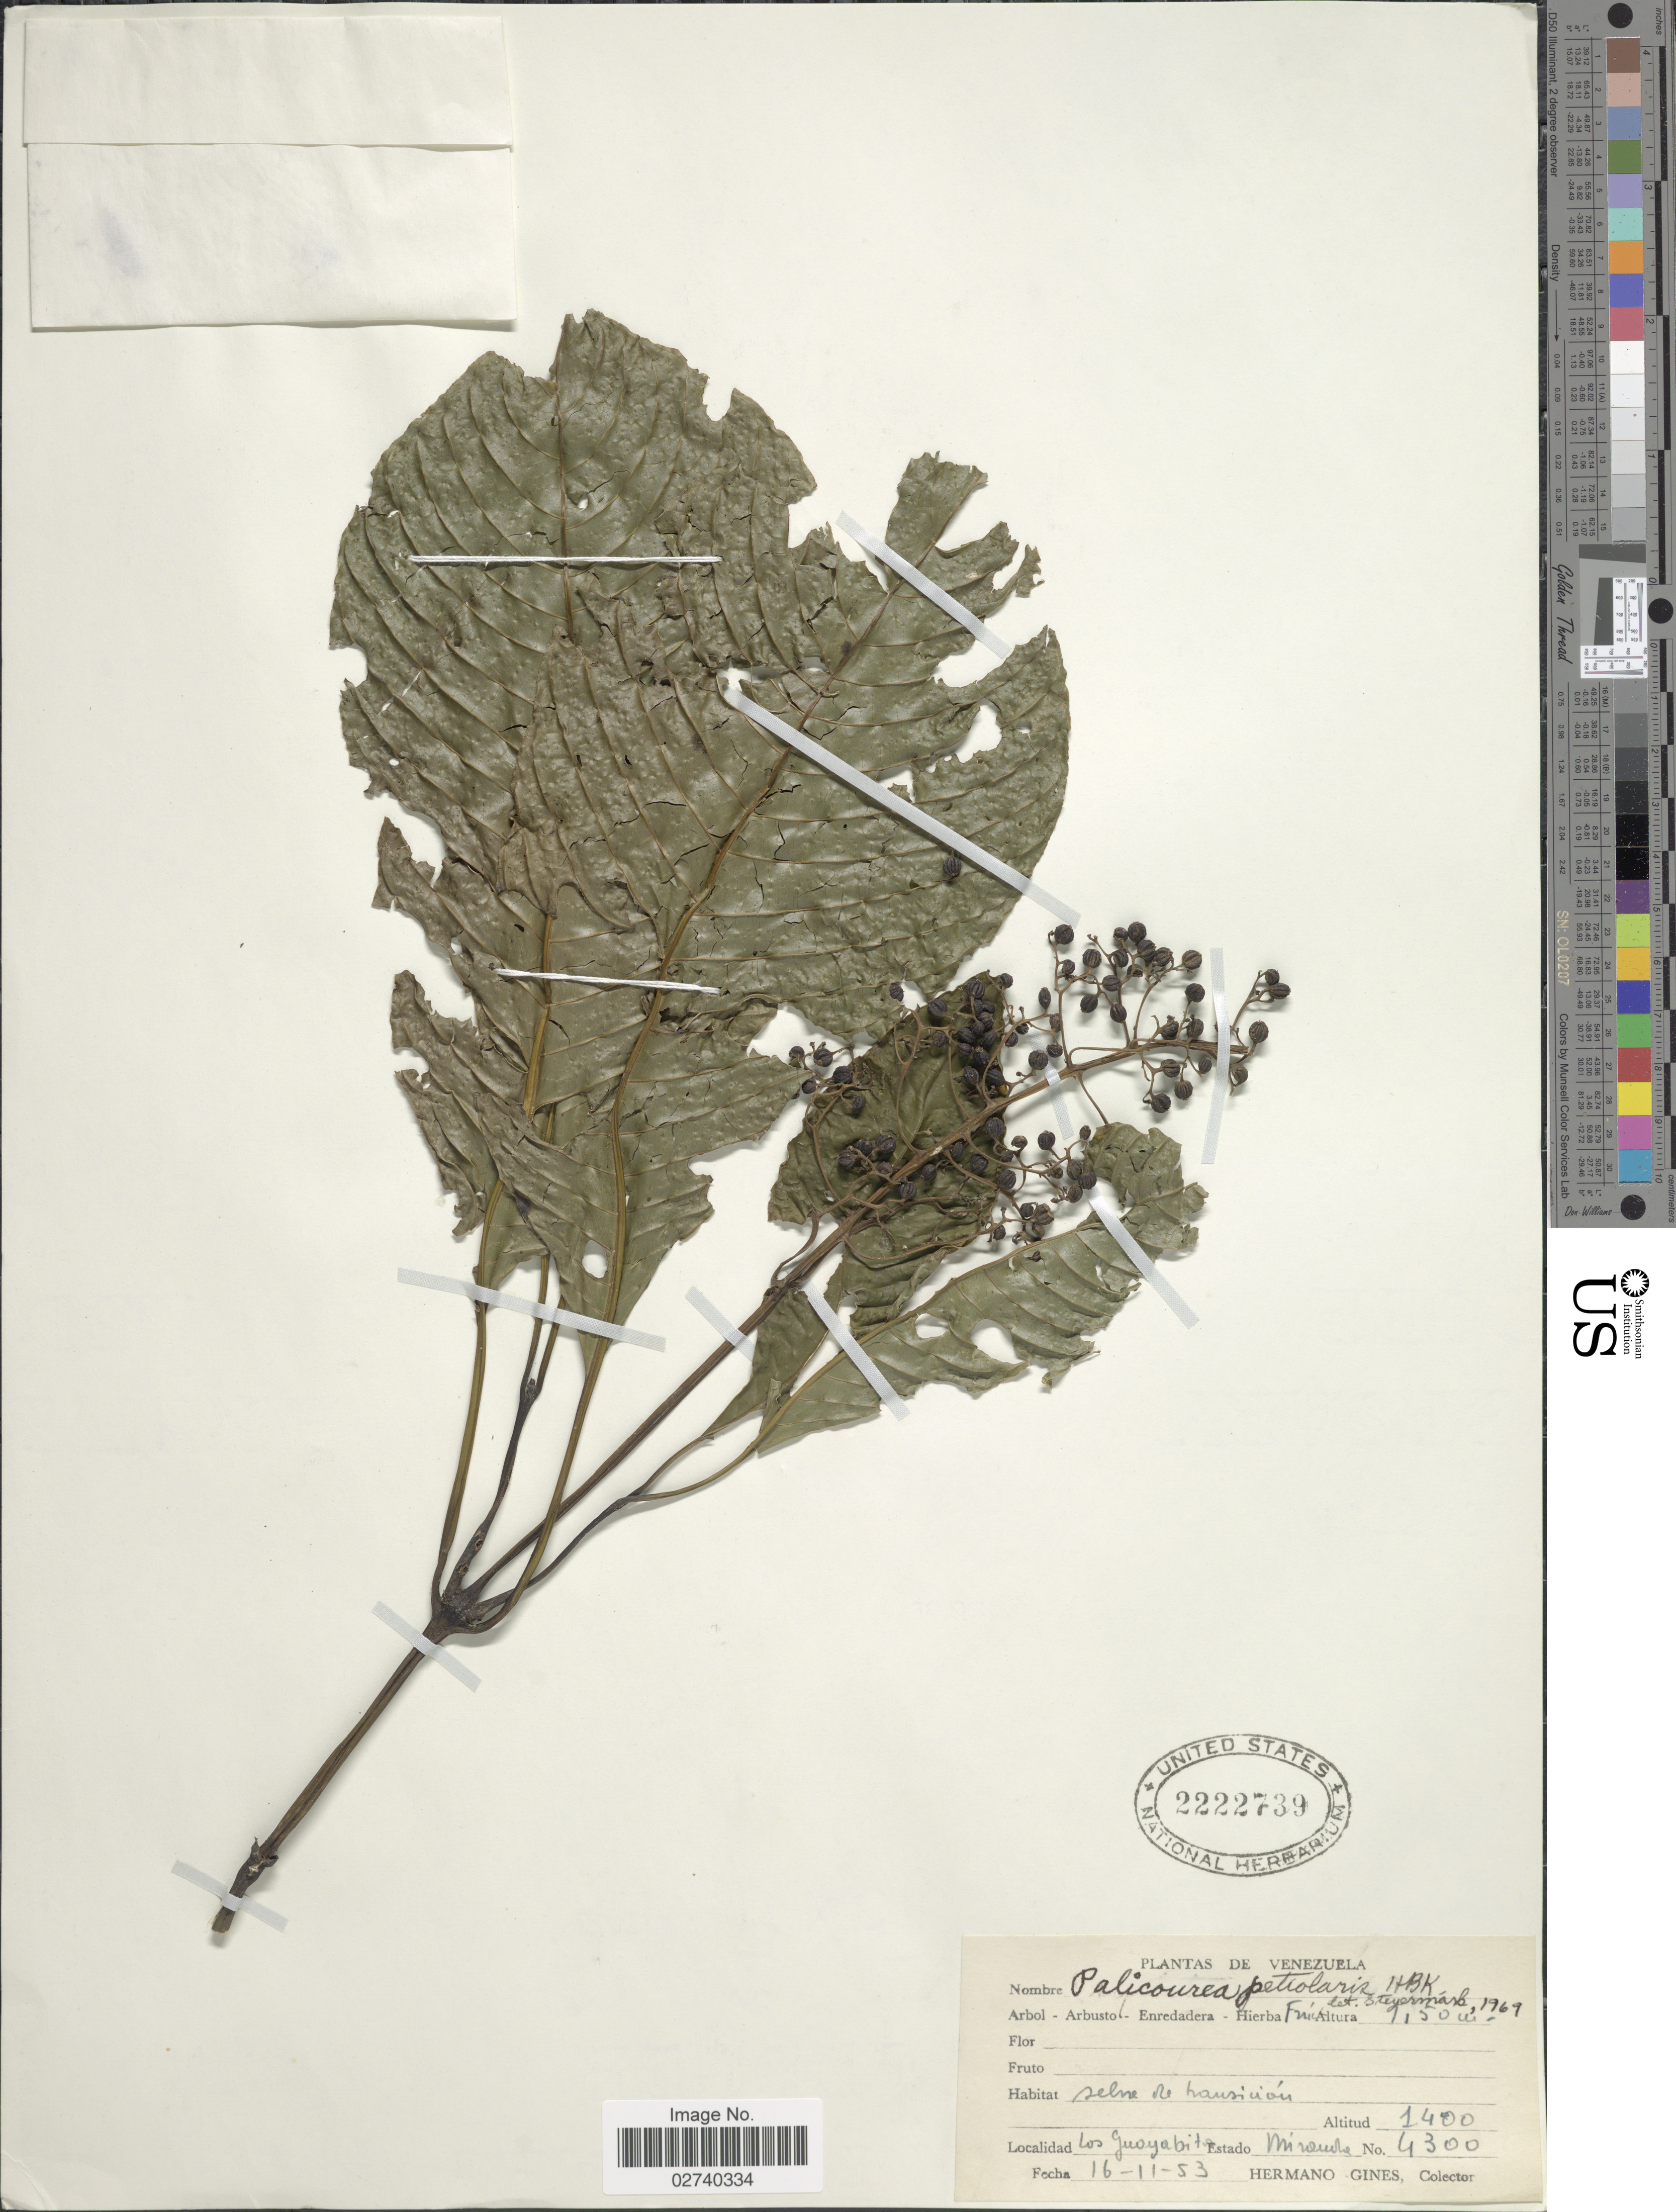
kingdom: Plantae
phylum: Tracheophyta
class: Magnoliopsida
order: Gentianales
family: Rubiaceae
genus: Palicourea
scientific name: Palicourea petiolaris Kunth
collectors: Bro. Gines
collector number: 4300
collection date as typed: Transcribed d/m/y: 16/11/53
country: Venezuela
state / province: Miranda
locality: Los Guayabito.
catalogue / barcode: US 2222739